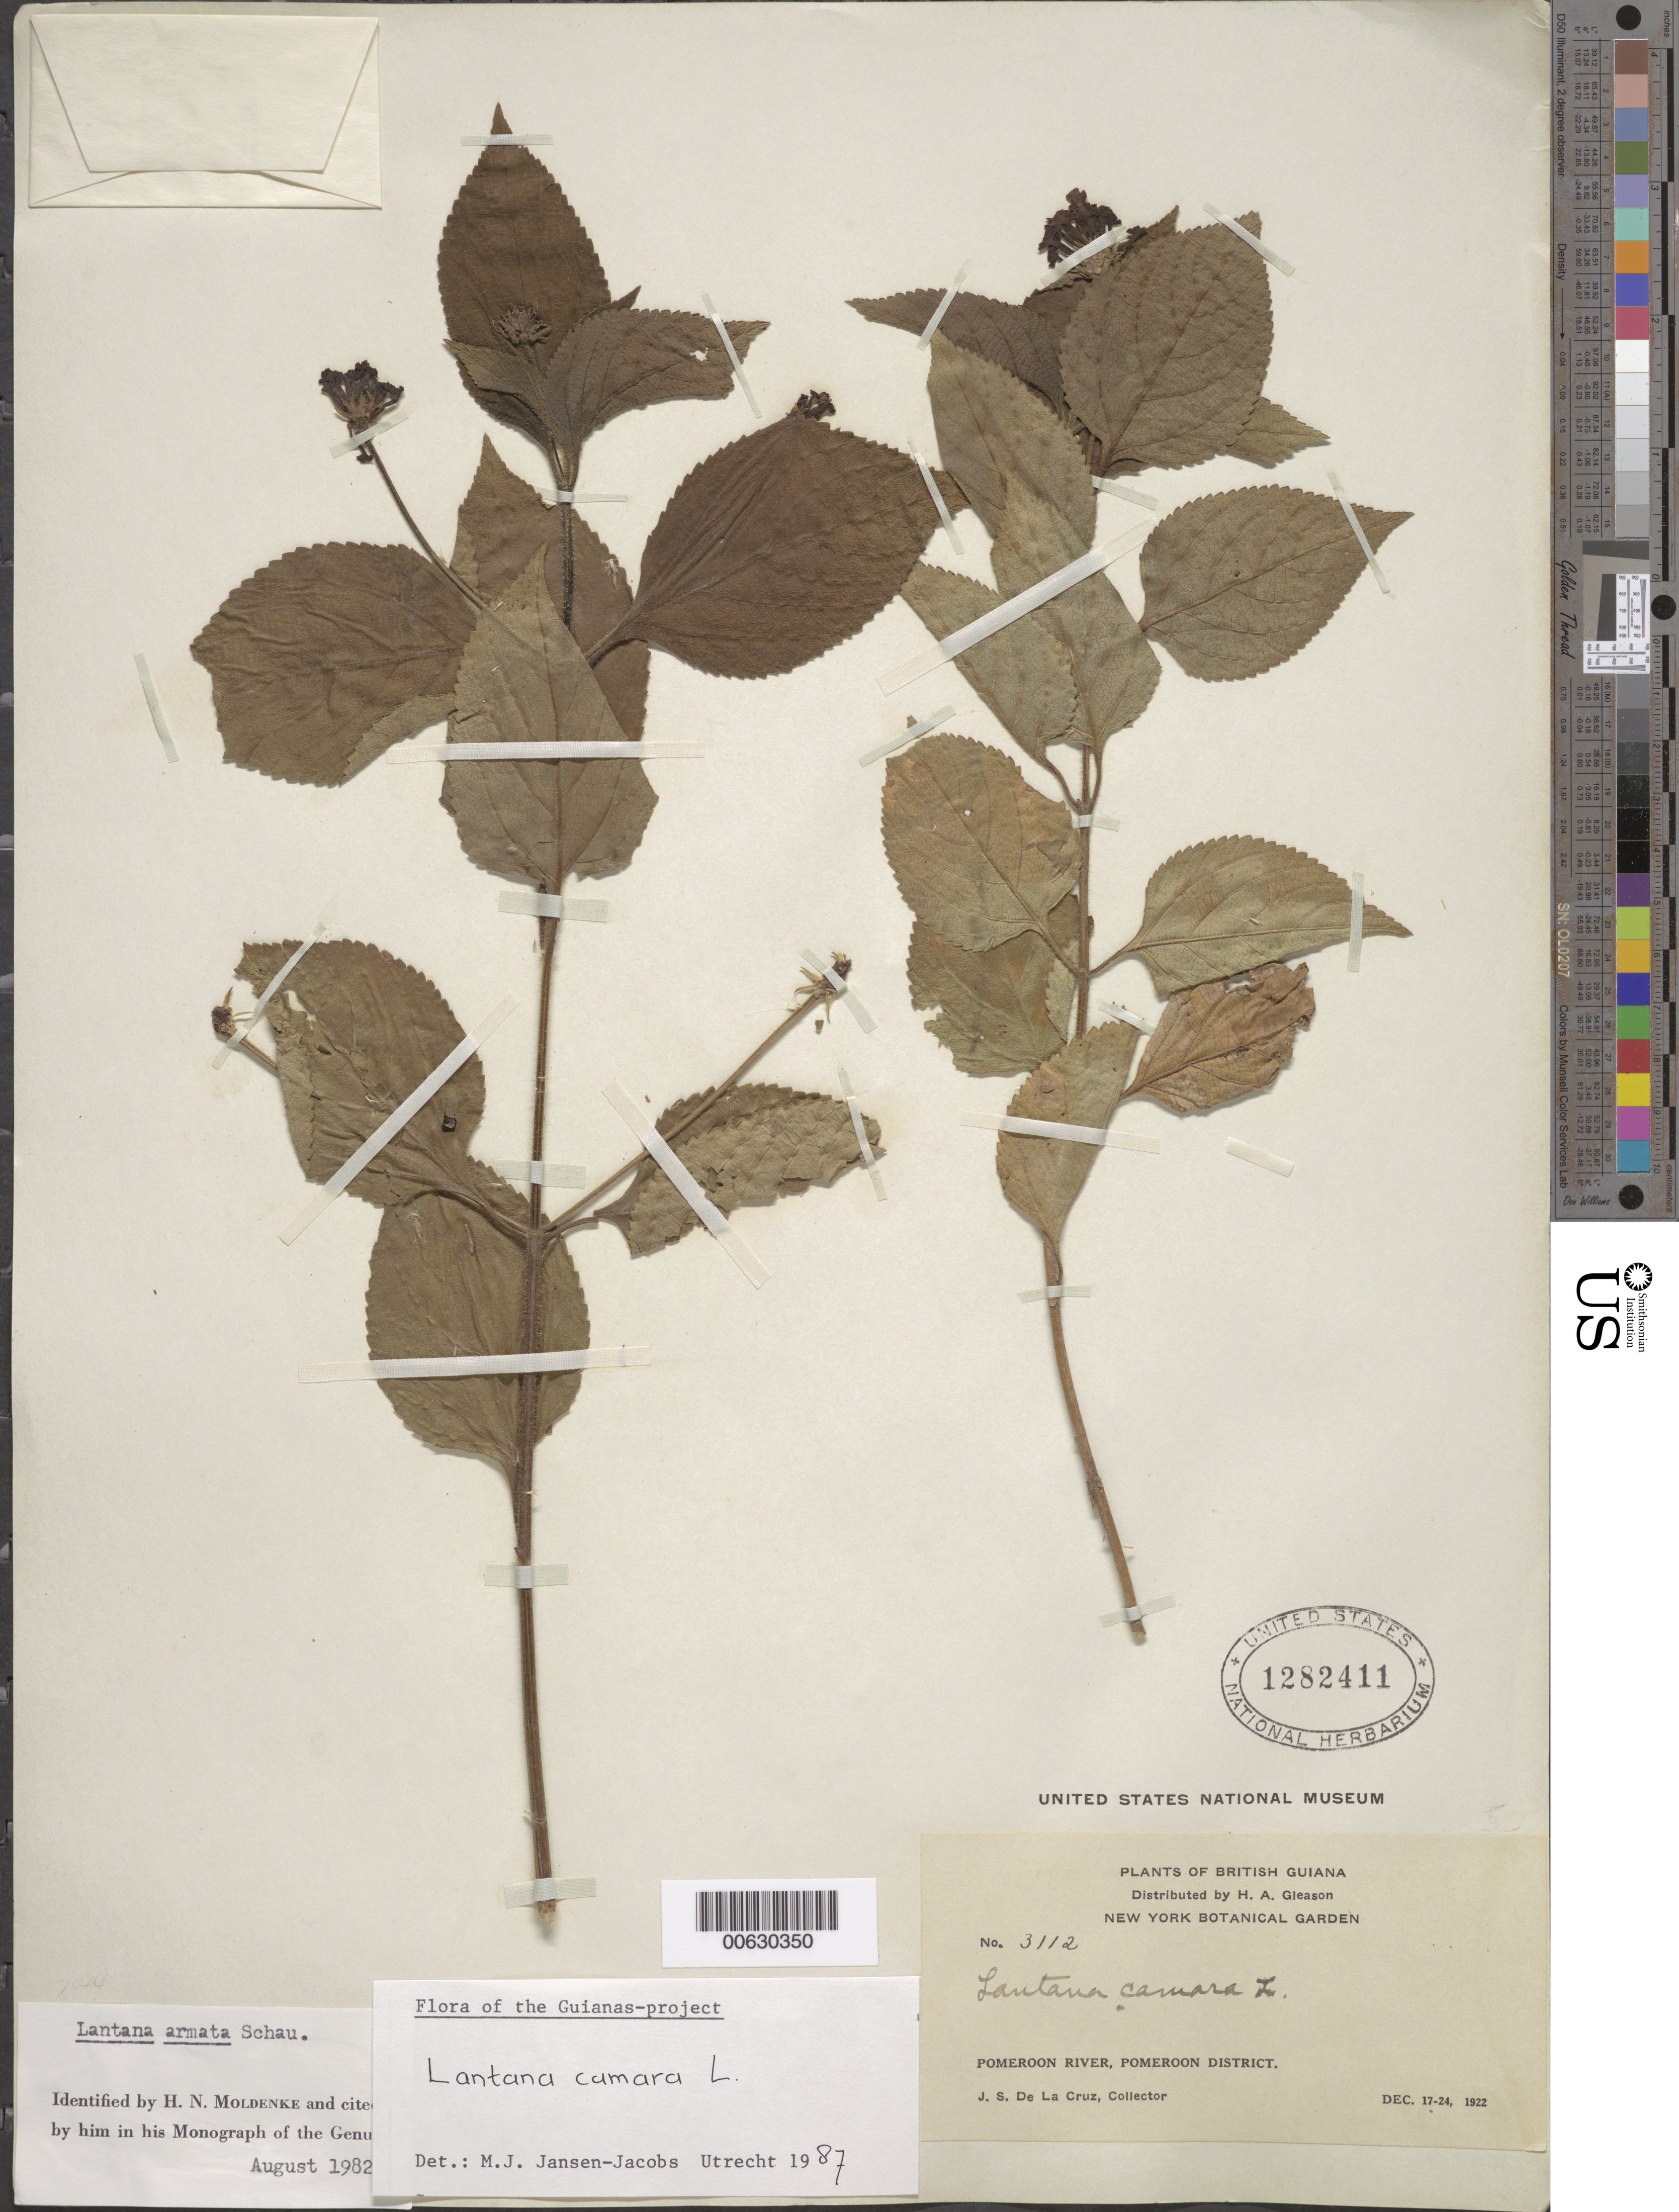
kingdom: Plantae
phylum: Tracheophyta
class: Magnoliopsida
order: Lamiales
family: Verbenaceae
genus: Lantana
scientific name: Lantana camara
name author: L.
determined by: Jansen-Jacobs, M. J., (U), Nationaal Herbarium Nederland, Utrecht University branch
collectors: J. S. de la Cruz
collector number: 3112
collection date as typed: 17-Dec-22 to 24-Dec-22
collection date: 1922-12-17/1922-12-24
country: Guyana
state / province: Pomeroon-Supenaam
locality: Pomeroon R.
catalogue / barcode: US 1282411